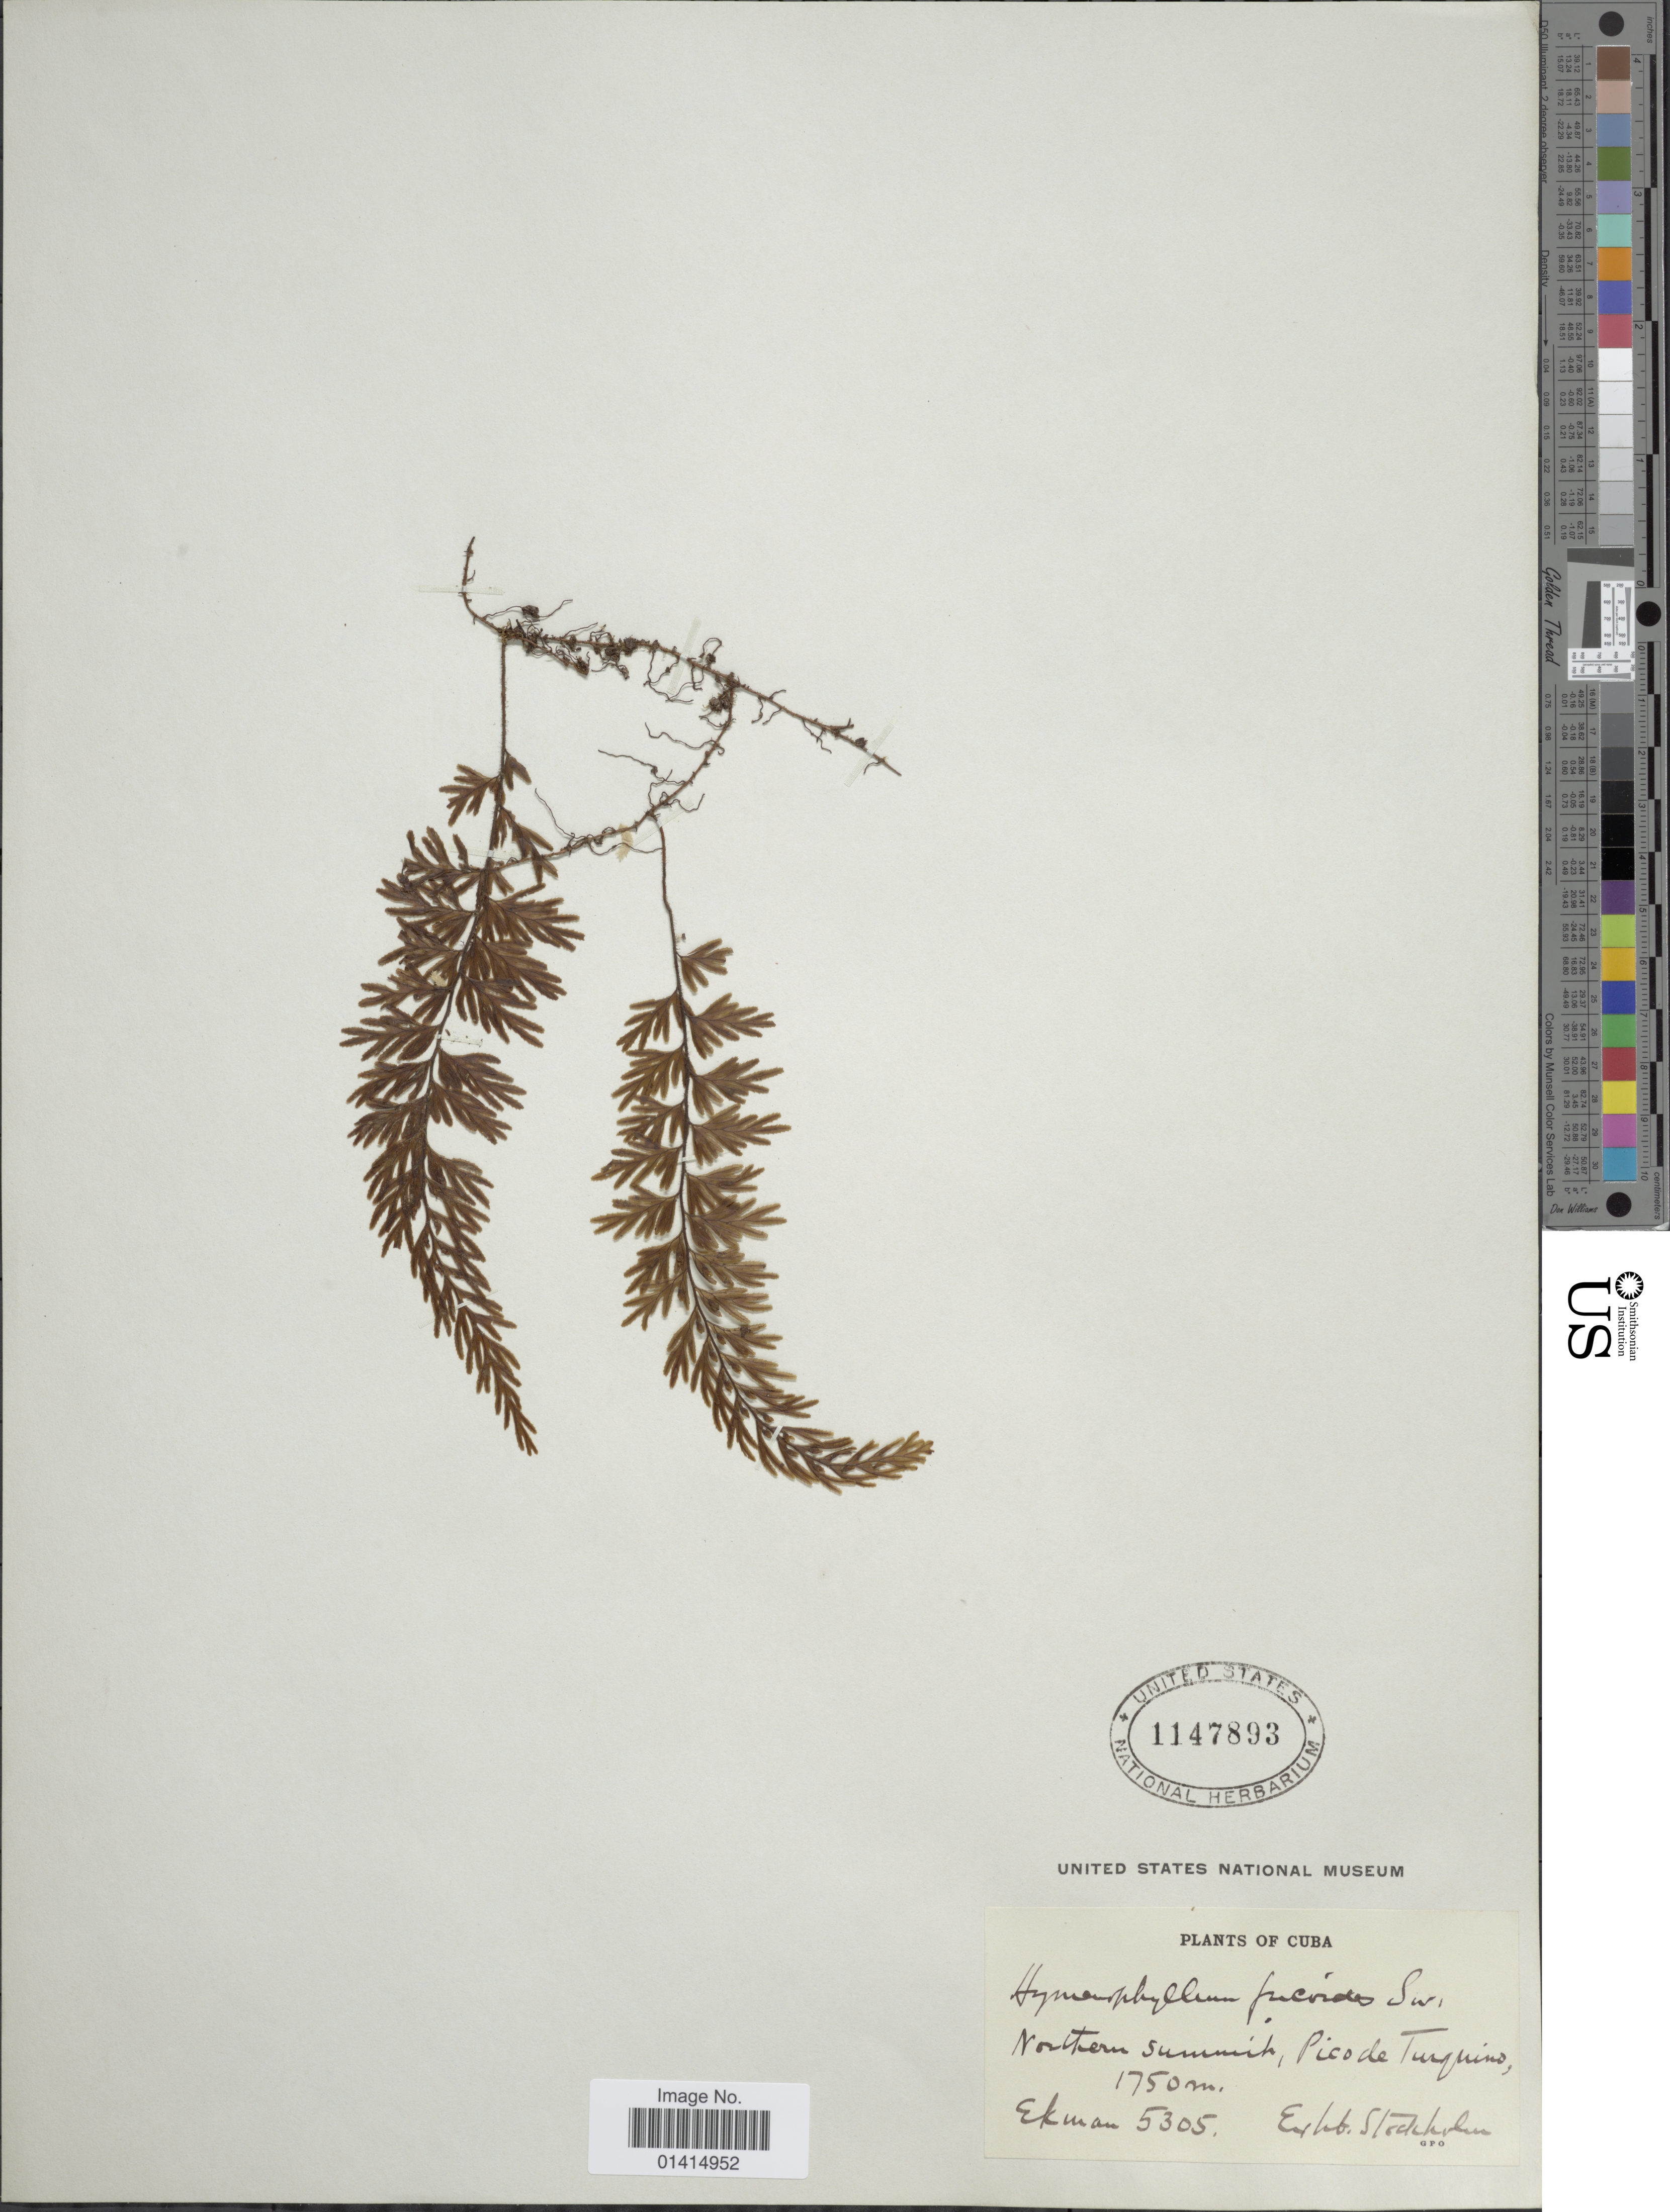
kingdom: Plantae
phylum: Tracheophyta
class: Polypodiopsida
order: Hymenophyllales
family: Hymenophyllaceae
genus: Hymenophyllum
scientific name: Hymenophyllum fucoides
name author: (Sw.) Sw.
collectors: -. Ekman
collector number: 5305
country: Cuba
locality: Northern summit, Pico de Turquino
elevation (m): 1750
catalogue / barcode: US 1147893